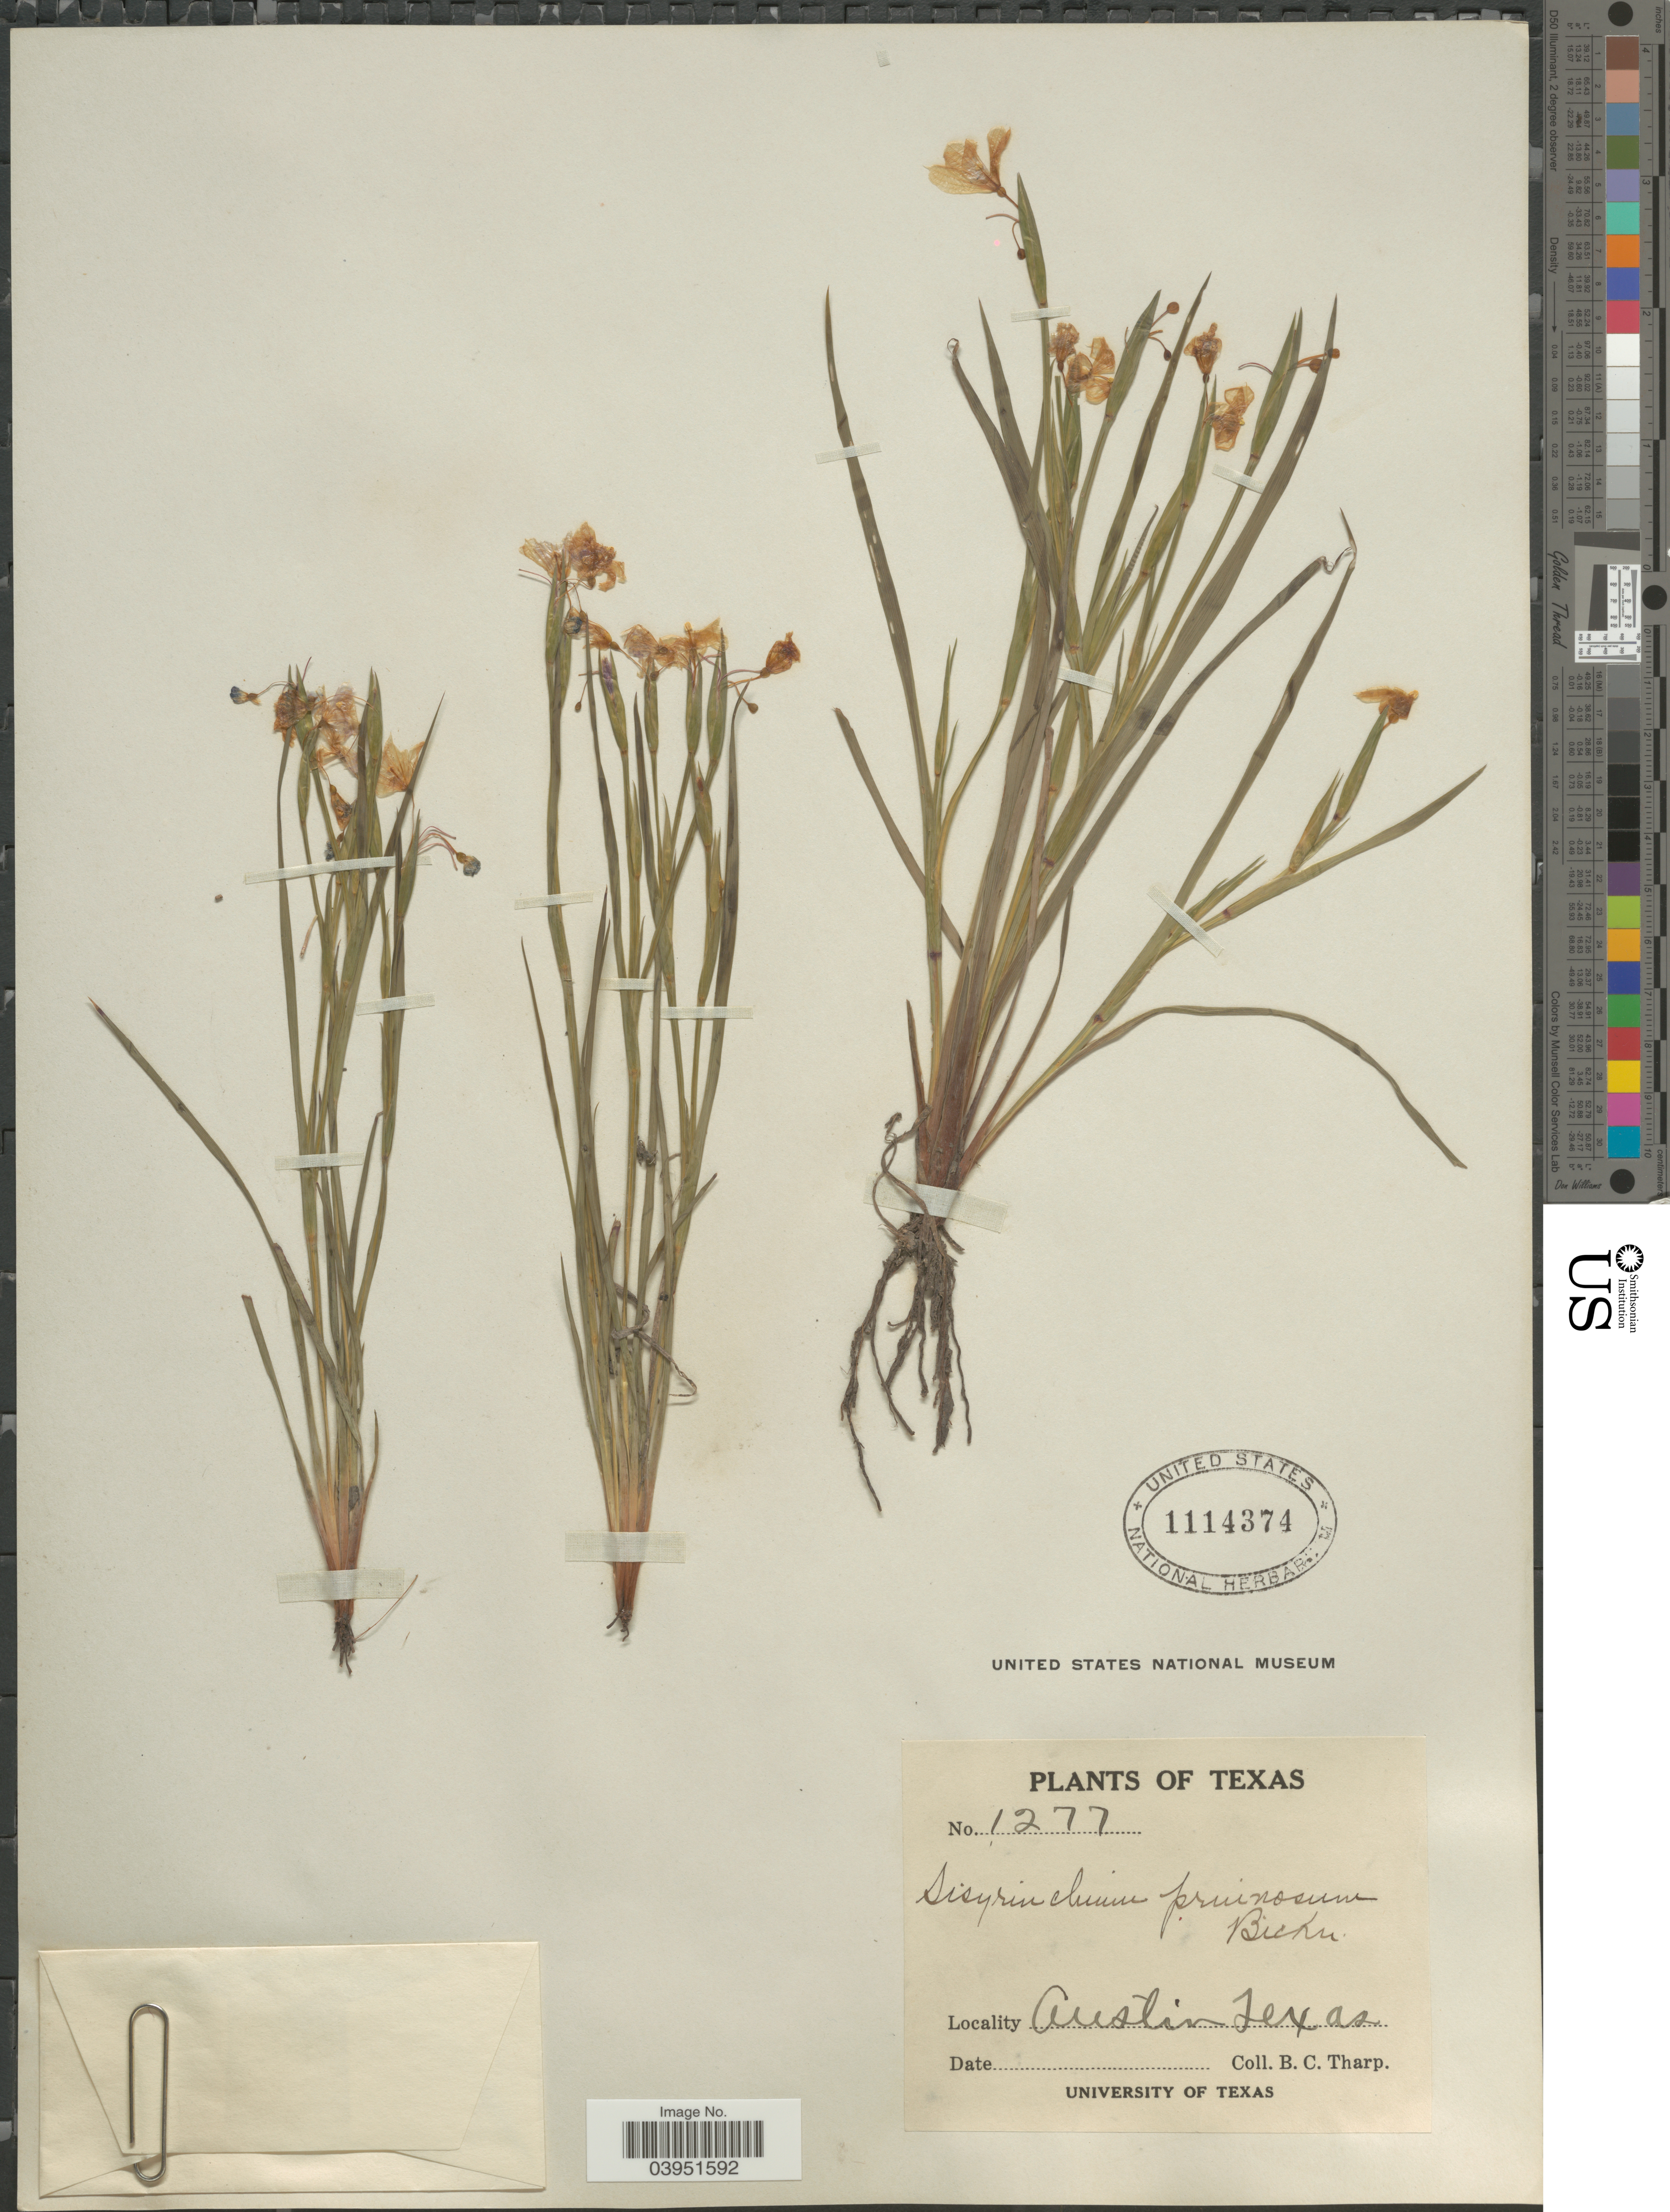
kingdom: Plantae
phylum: Tracheophyta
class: Liliopsida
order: Asparagales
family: Iridaceae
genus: Sisyrinchium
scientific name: Sisyrinchium pruinosum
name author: E.P. Bicknell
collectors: B. C. Tharp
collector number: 1277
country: United States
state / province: Texas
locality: Austin.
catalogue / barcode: US 1114374